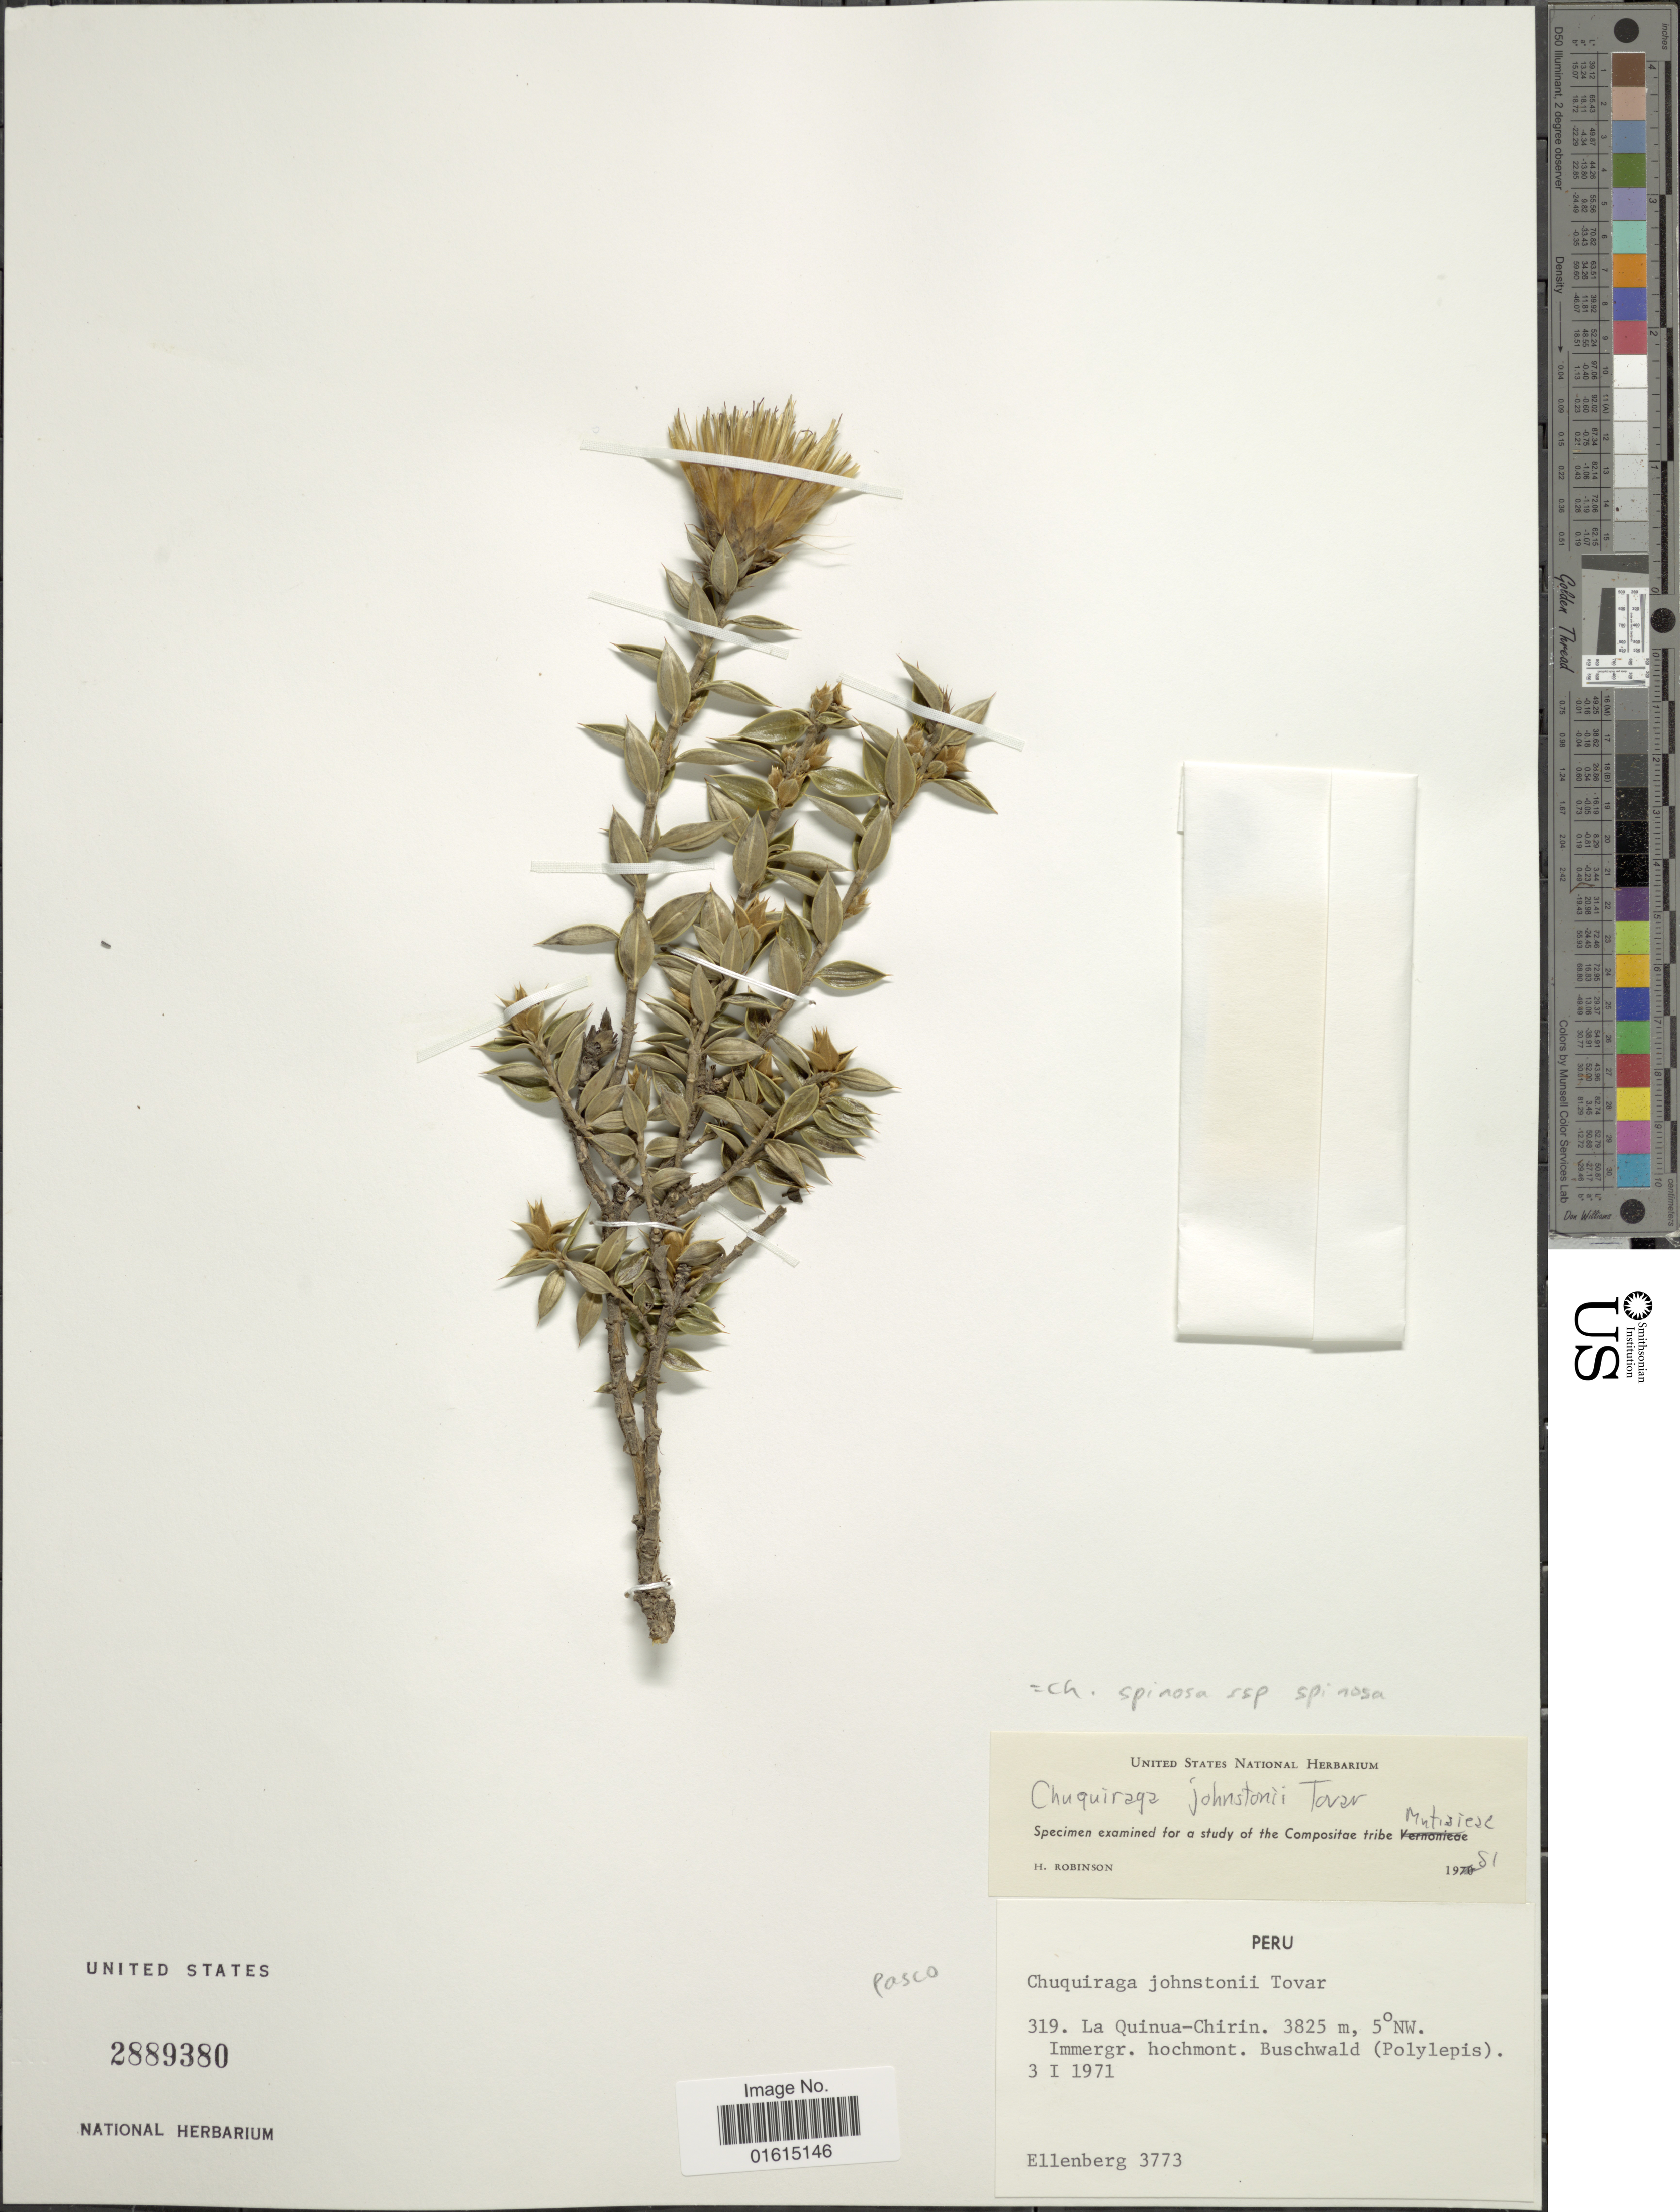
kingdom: Plantae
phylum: Tracheophyta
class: Magnoliopsida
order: Asterales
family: Asteraceae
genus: Chuquiraga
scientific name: Chuquiraga spinosa subsp. spinosa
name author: Less.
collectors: H. Ellenberg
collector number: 3773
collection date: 1971-01-03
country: Peru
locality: La Quinua-Chirin, 5° NW [unsure placement]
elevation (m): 3825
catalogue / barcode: US 2889380